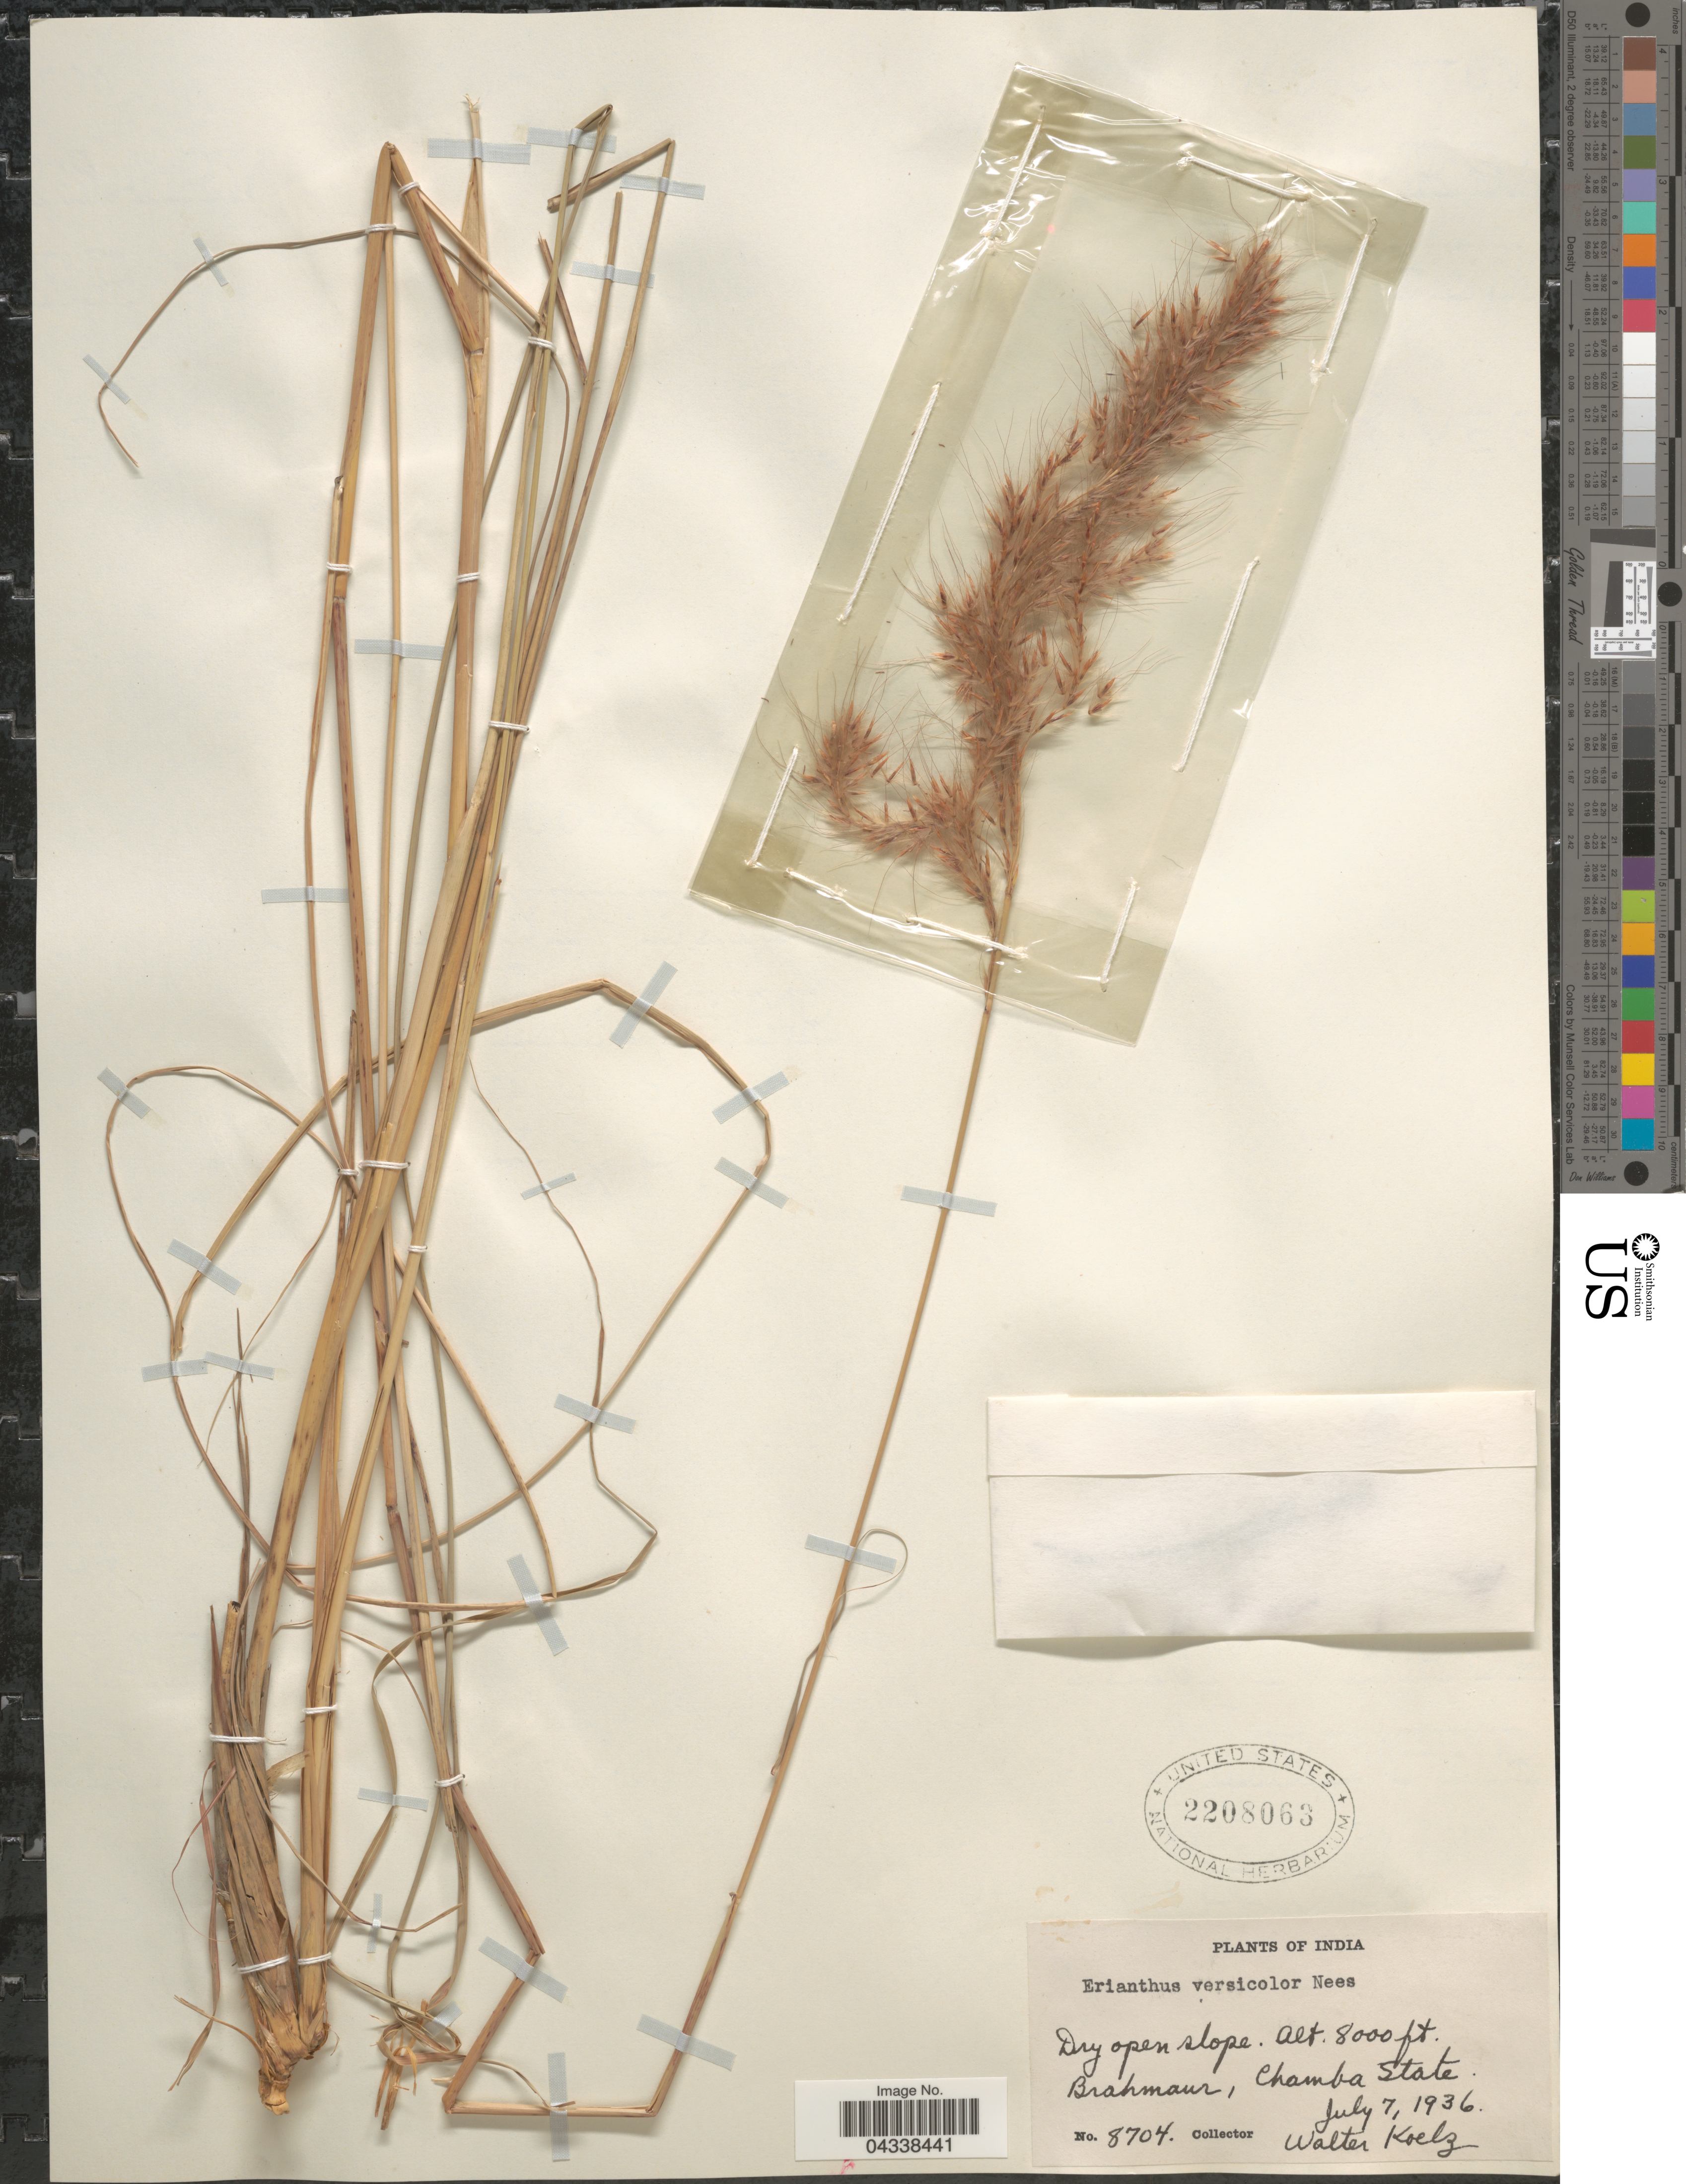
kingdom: Plantae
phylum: Tracheophyta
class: Liliopsida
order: Poales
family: Poaceae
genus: Saccharum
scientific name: Saccharum rufipilum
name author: Steud.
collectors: W. N. Koelz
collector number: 8704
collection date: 1936-07-07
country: India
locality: Dry open slope. Brahmaur, Chamba State.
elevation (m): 2438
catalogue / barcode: US 2208063